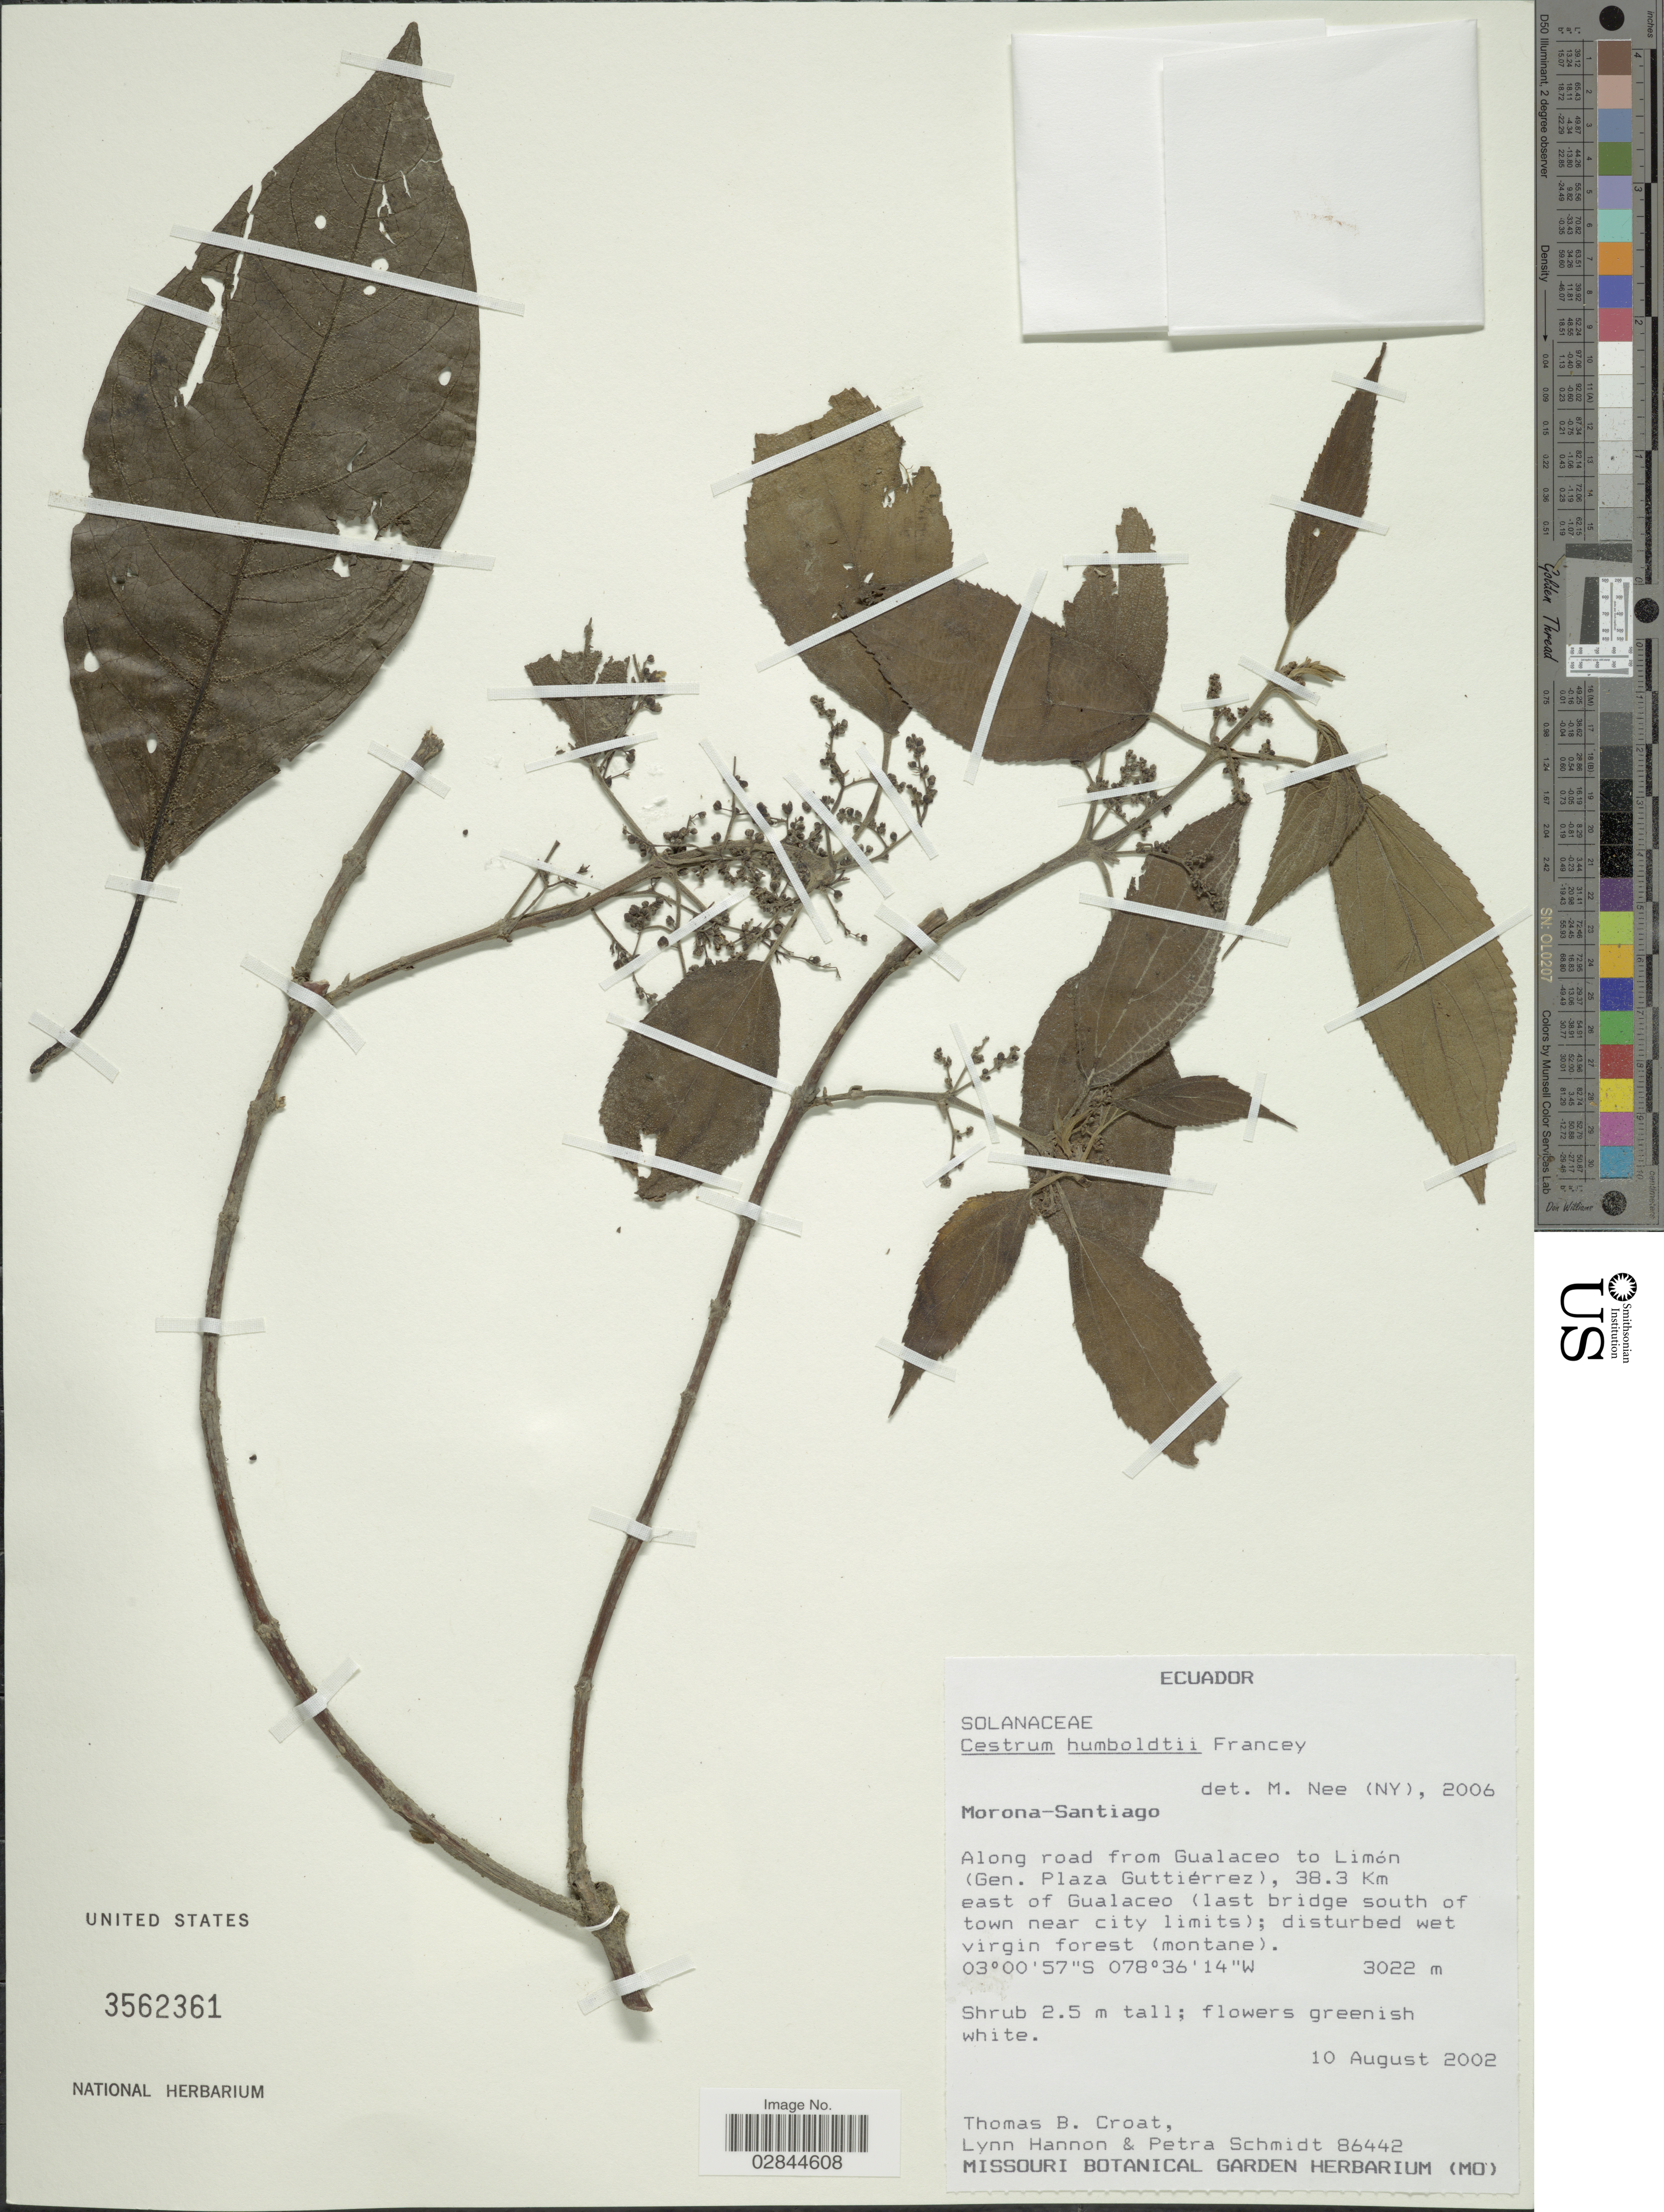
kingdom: Plantae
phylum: Tracheophyta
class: Magnoliopsida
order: Solanales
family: Solanaceae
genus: Cestrum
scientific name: Cestrum humboldtii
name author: Francey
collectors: T. B. Croat, L. Hannon & P. Schmidt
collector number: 86442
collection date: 2002-08-10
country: Ecuador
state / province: Morona-Santiago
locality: Along road from Gualaceo to Limón (Gen. Plaza Guttiérrez), 38.3 Km east of Gualaceo (last bridge south of town near city limits).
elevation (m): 3022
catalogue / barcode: US 3562361